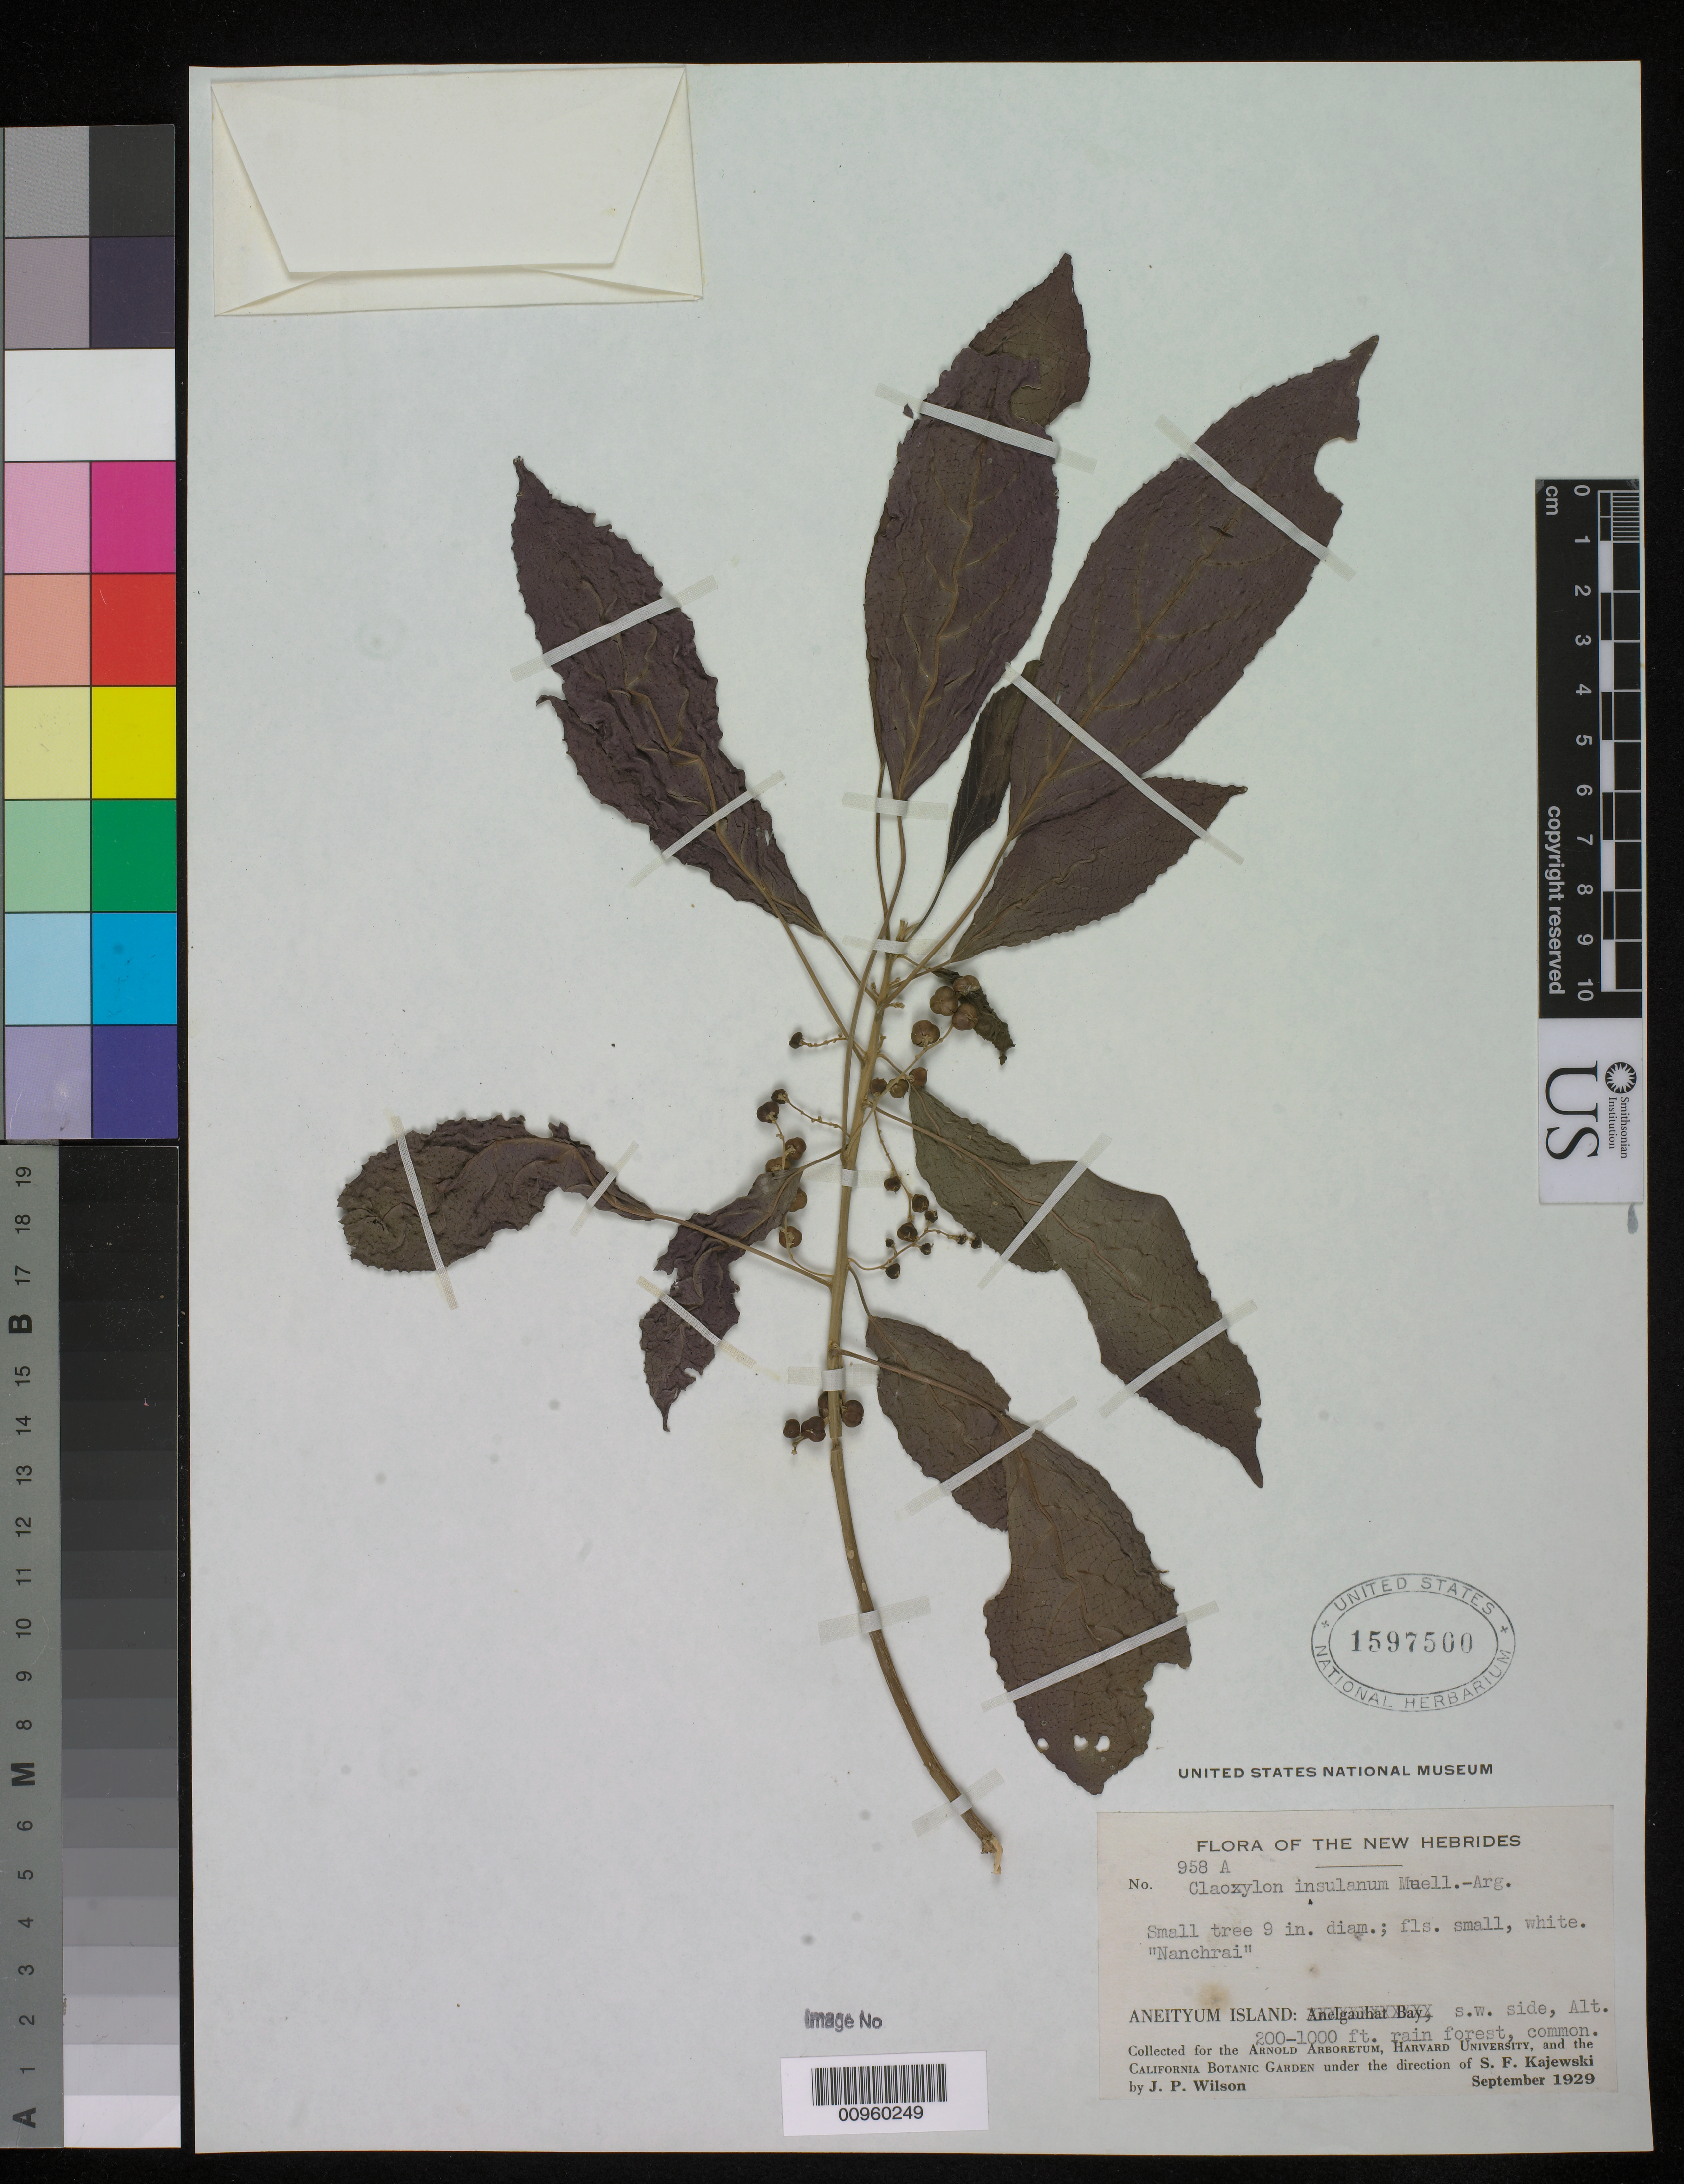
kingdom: Plantae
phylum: Tracheophyta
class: Magnoliopsida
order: Malpighiales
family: Euphorbiaceae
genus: Claoxylon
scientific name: Claoxylon insulanum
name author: Müll. Arg.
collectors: J. P. Wilson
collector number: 958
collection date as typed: Sep 1929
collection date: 1929-09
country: Vanuatu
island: Anatom [Aneityum]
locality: Southwest side. Rain forest common.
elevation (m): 61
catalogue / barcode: US 1597500